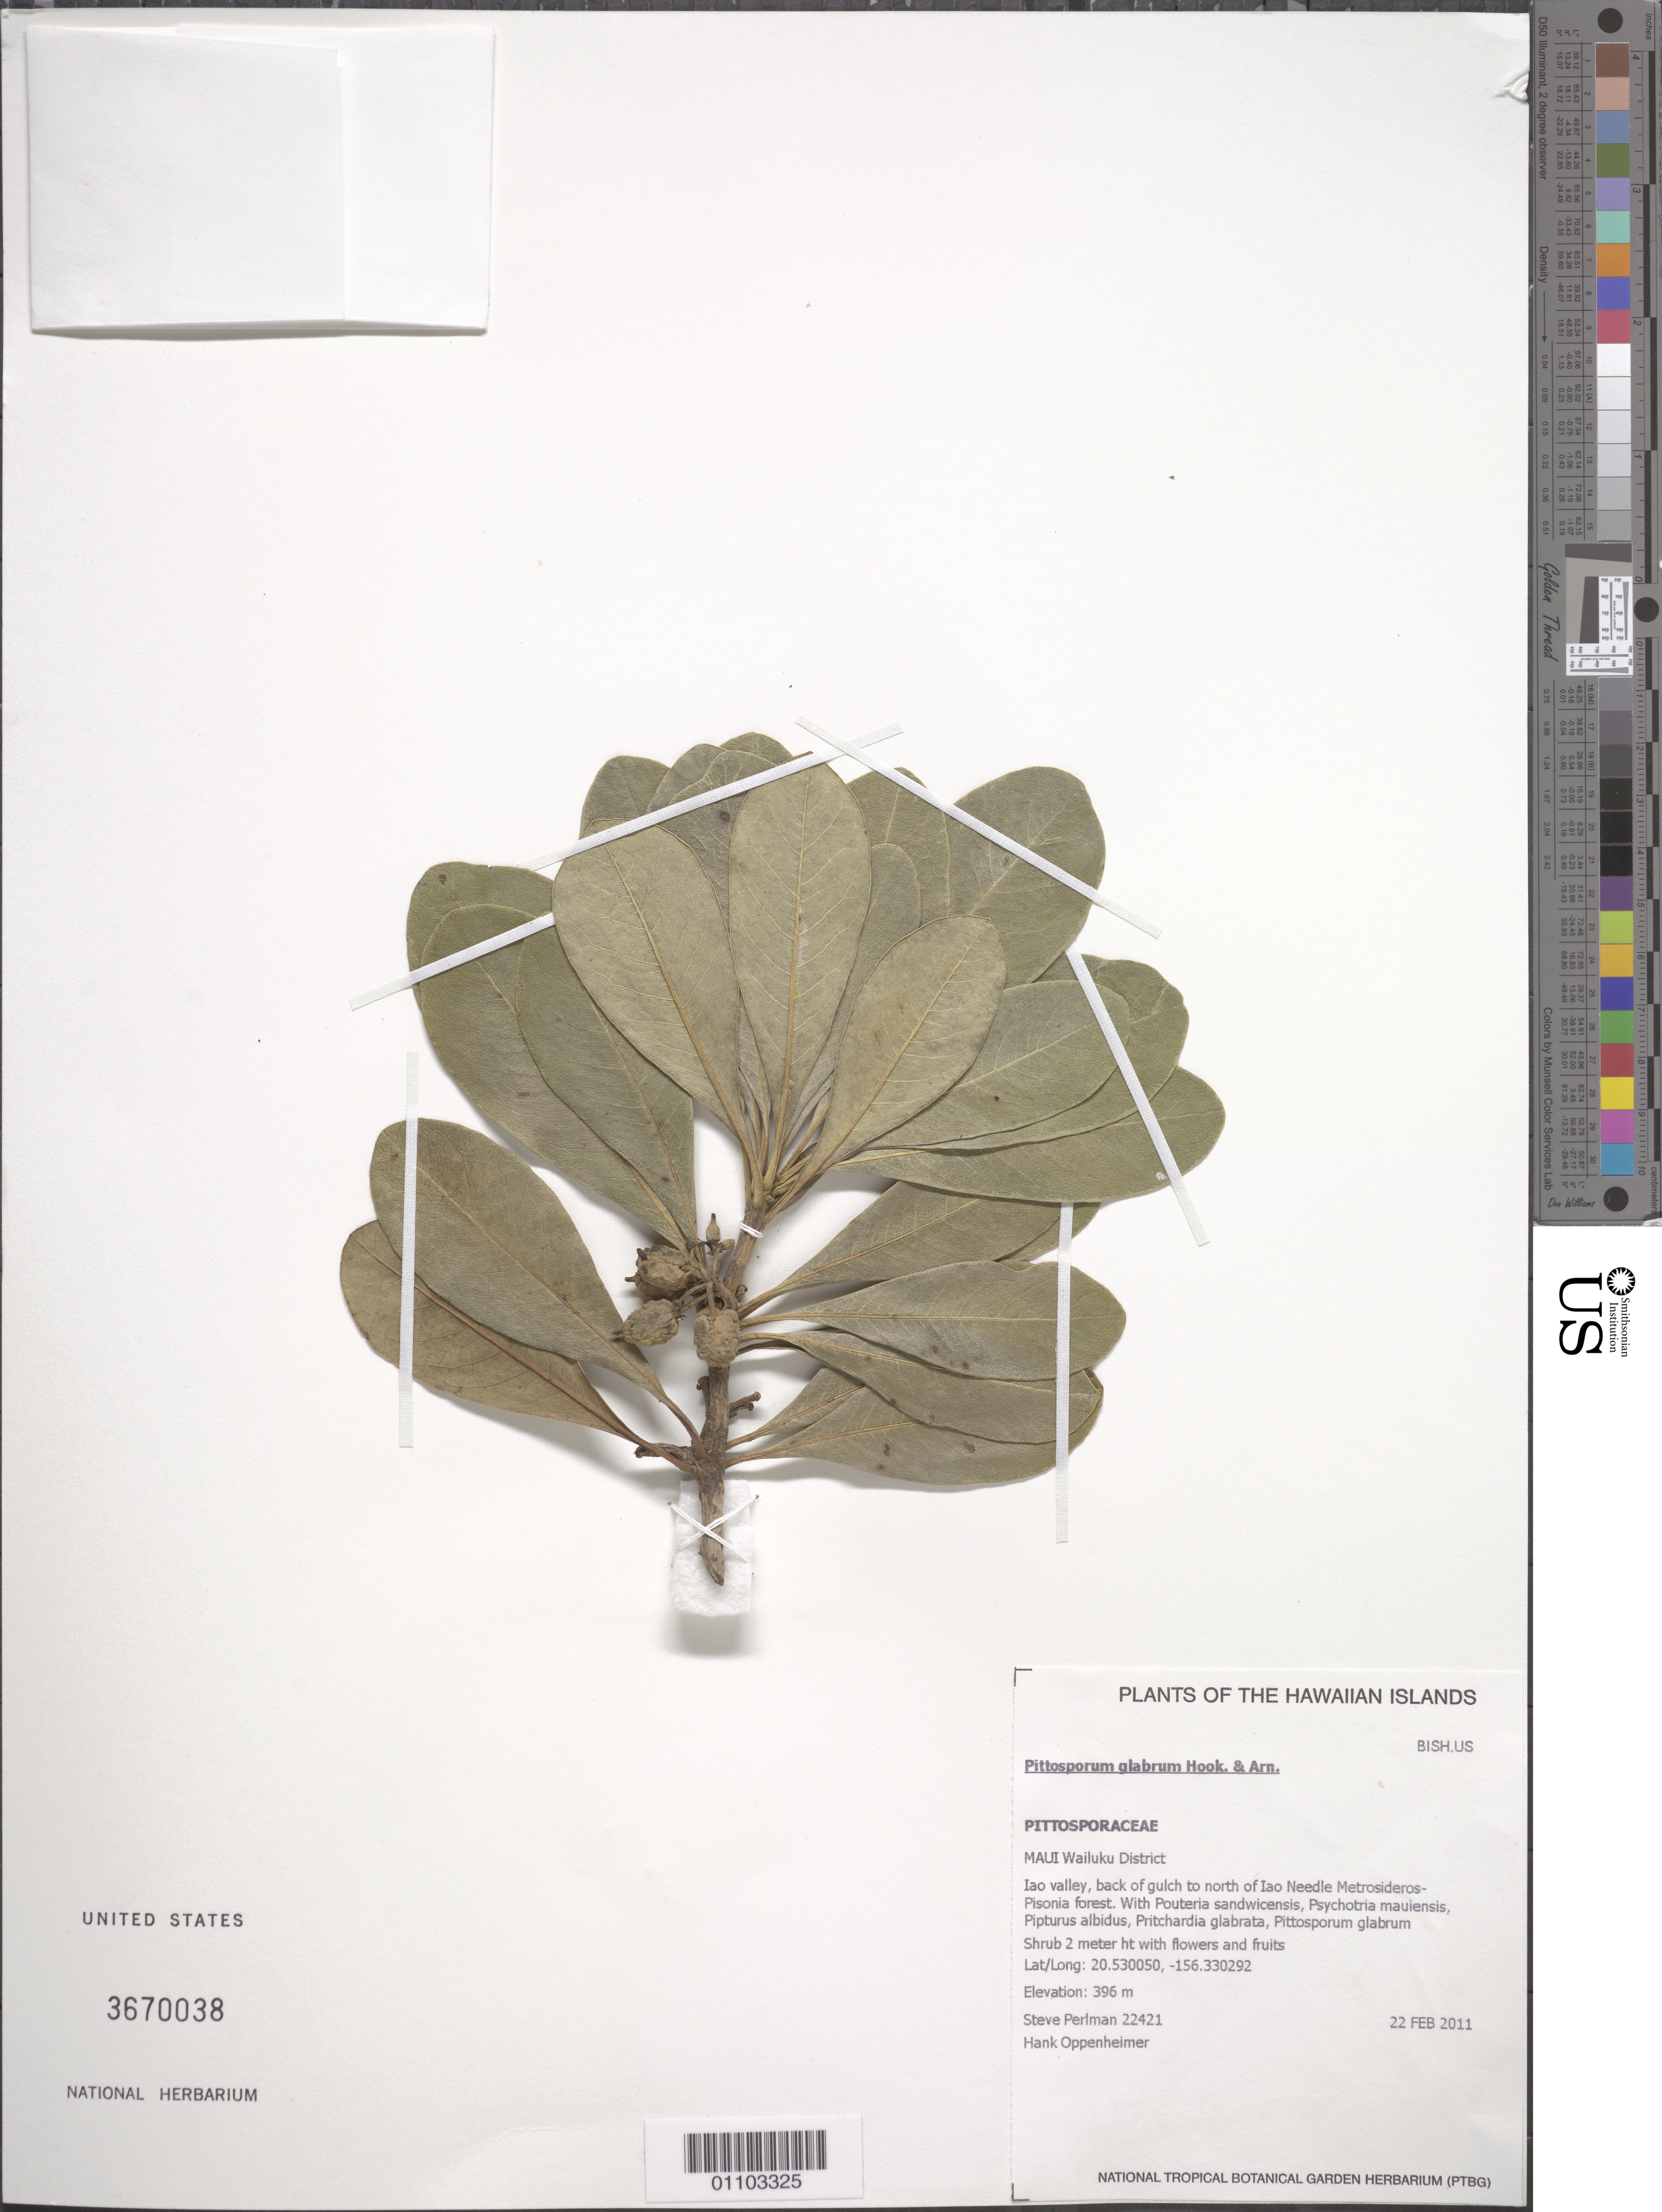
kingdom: Plantae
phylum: Tracheophyta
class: Magnoliopsida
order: Apiales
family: Pittosporaceae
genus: Pittosporum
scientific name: Pittosporum glabrum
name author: Hook. & Arn.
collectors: S. P. Perlman & H. L. Oppenheimer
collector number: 22421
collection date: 2011-02-22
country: United States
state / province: Hawaii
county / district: Maui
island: Maui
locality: Wailuku District, Iao valley, back of gulch to north of Iao Needle.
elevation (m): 396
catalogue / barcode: US 3670038